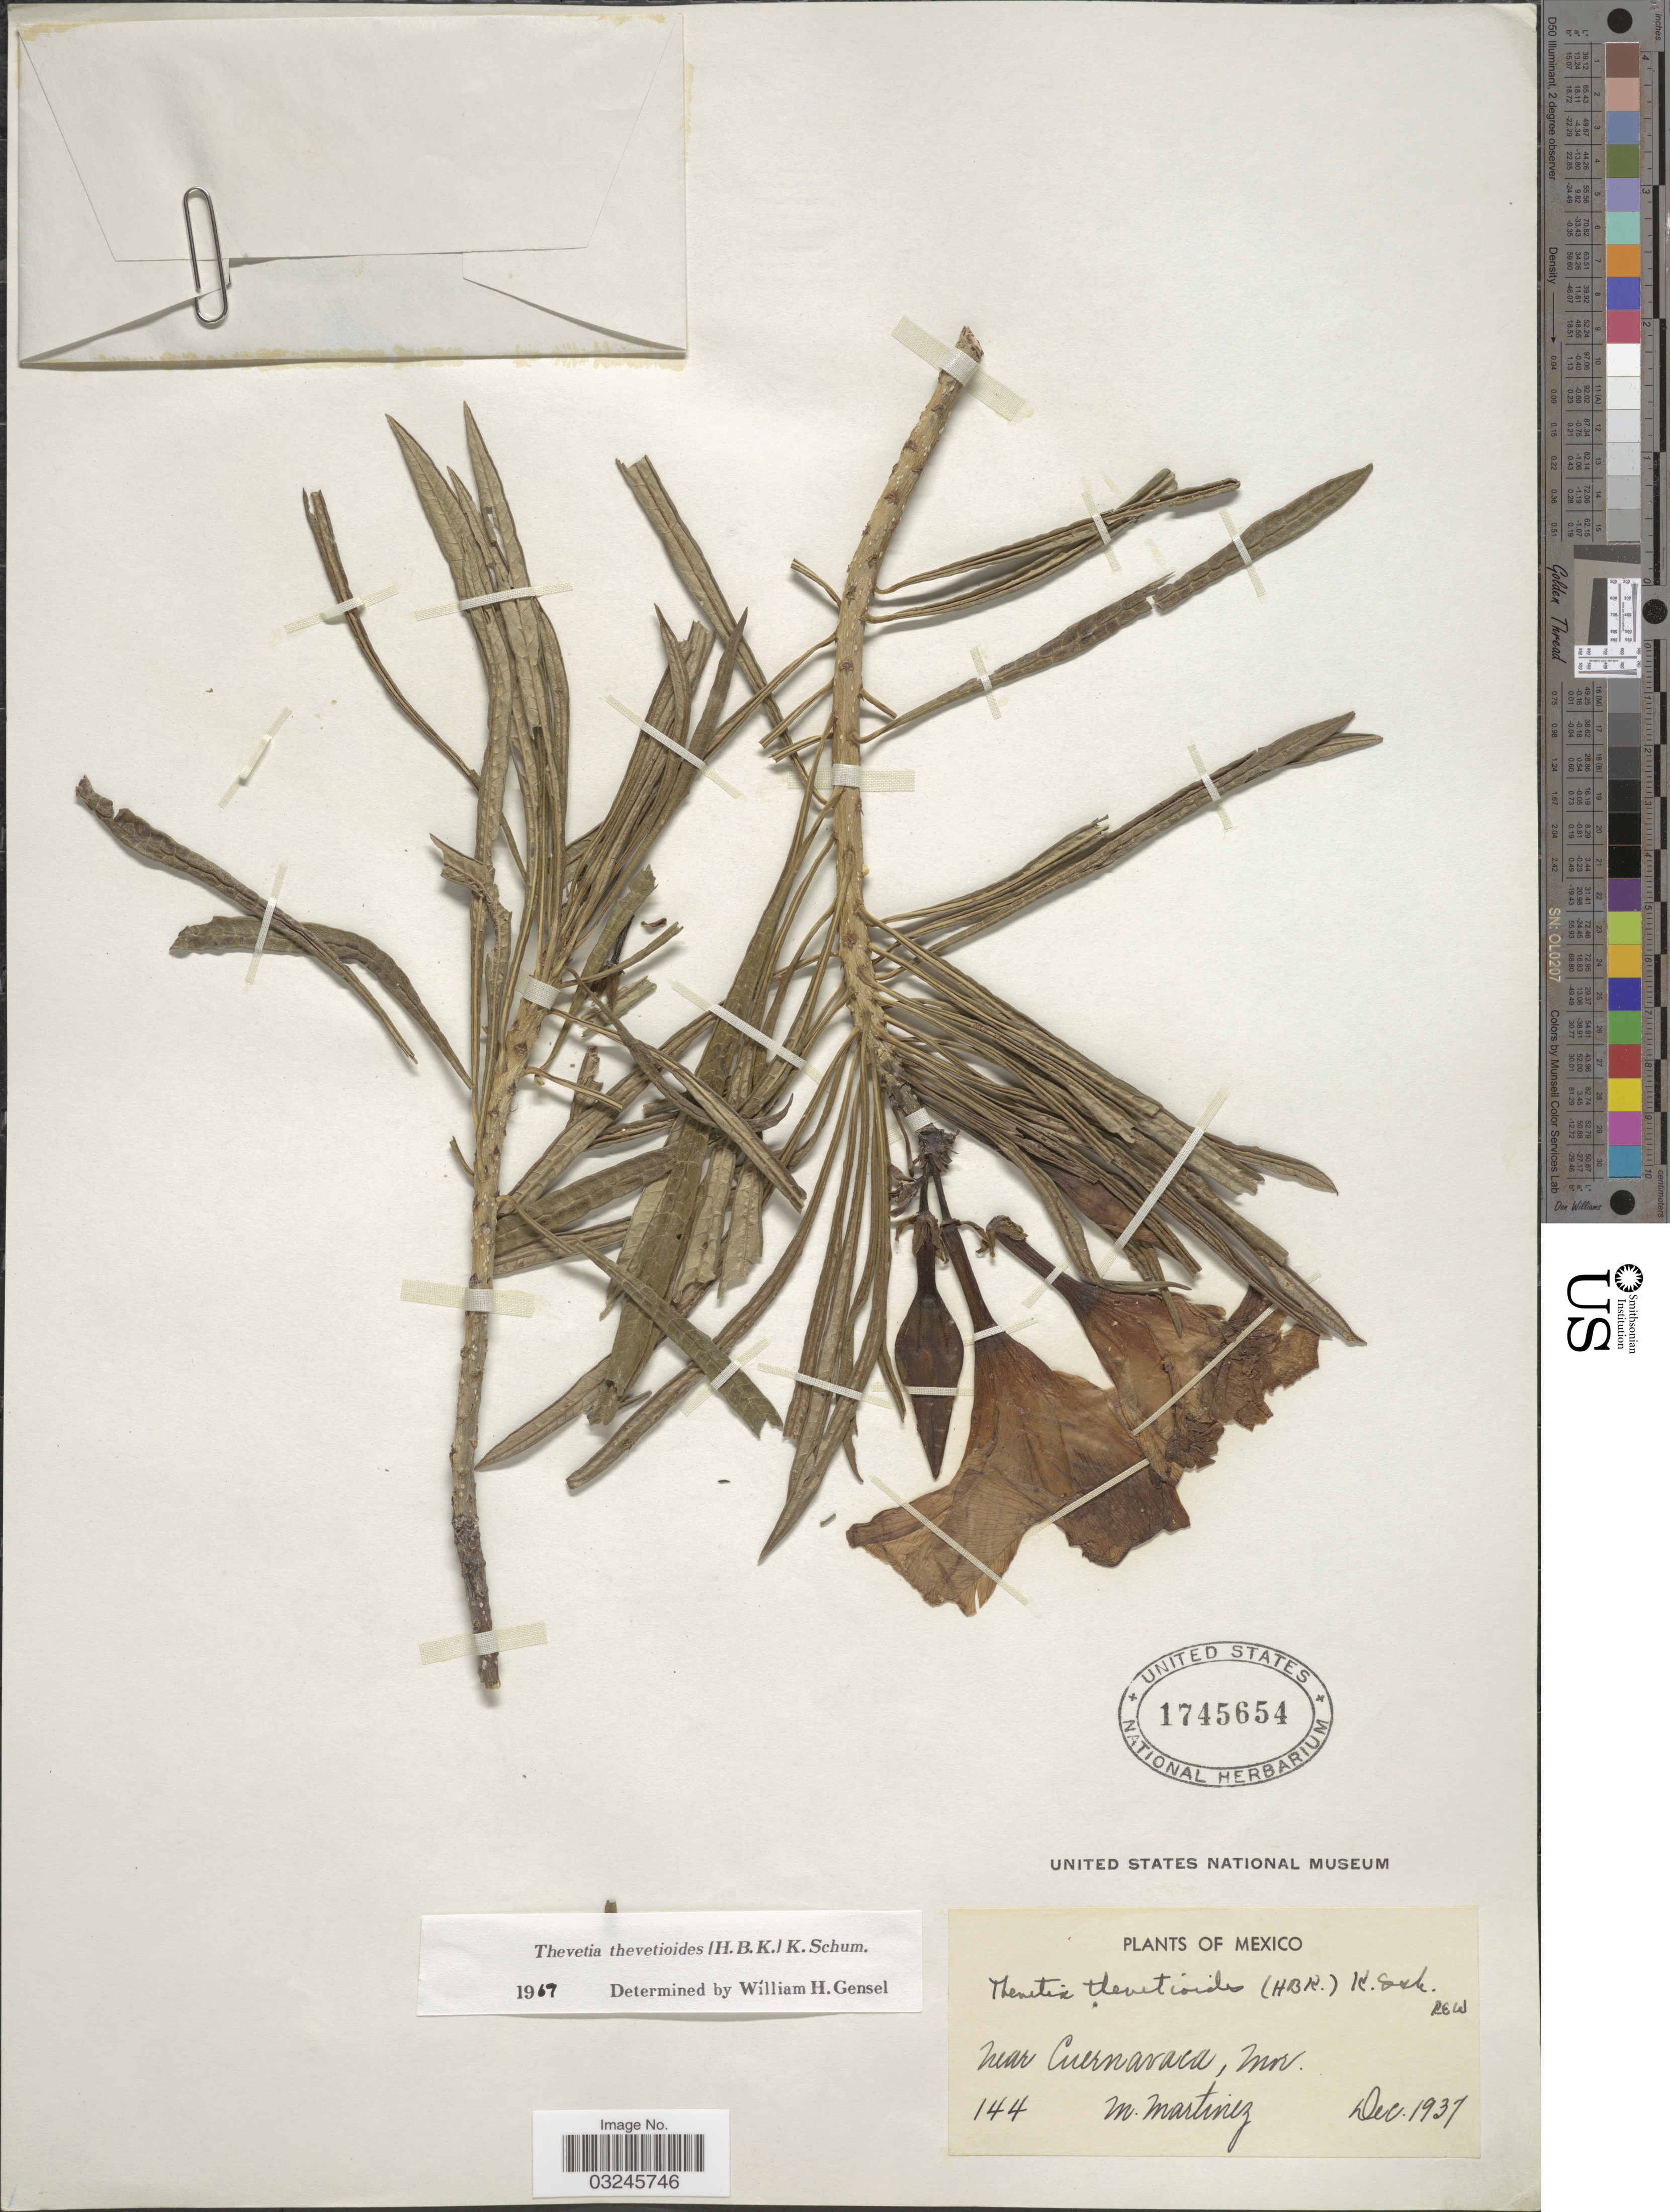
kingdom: Plantae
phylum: Tracheophyta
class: Magnoliopsida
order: Gentianales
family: Apocynaceae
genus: Thevetia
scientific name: Thevetia thevetioides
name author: (Kunth) K. Schum.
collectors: M. Martínez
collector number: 144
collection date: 1937-12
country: Mexico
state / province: Morelos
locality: Near Cuernavaca, Mor.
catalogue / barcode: US 1745654